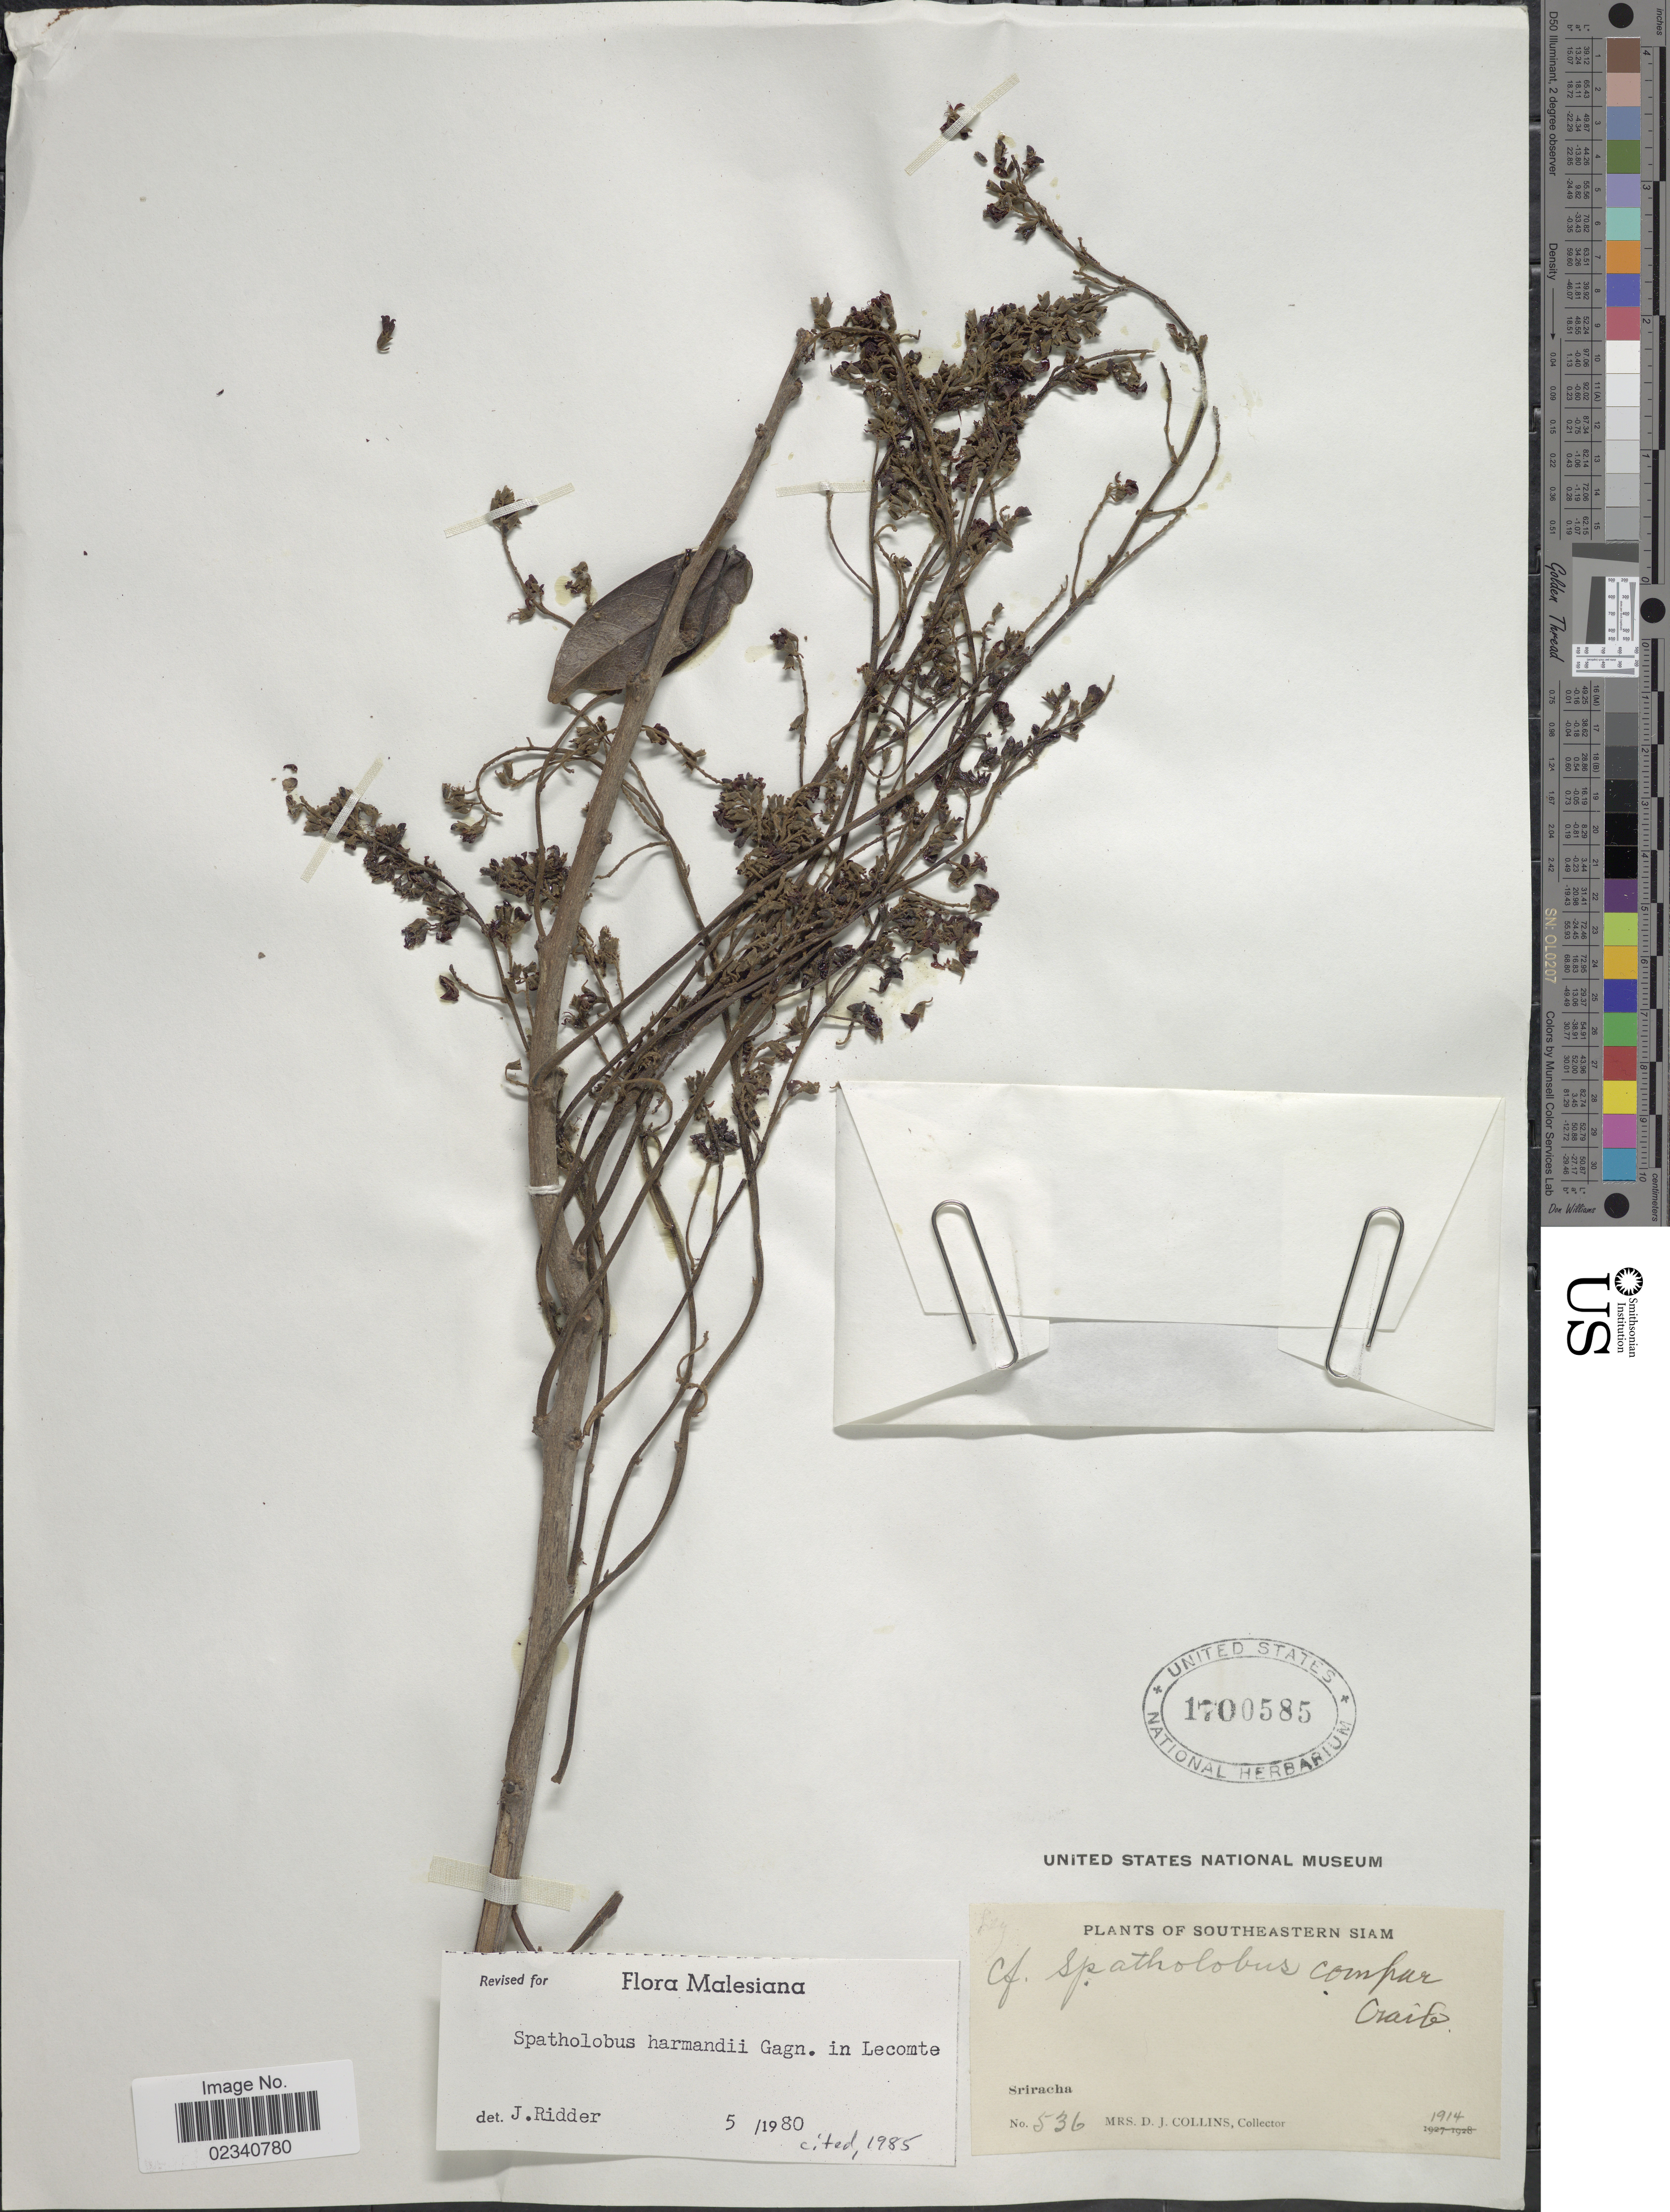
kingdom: Plantae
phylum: Tracheophyta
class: Magnoliopsida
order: Fabales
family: Fabaceae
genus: Spatholobus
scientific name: Spatholobus harmandii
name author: Gagnep.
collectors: Mrs. D. J. Collins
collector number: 536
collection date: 1914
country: Thailand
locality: Southeastern Siam, Sriracha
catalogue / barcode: US 170585